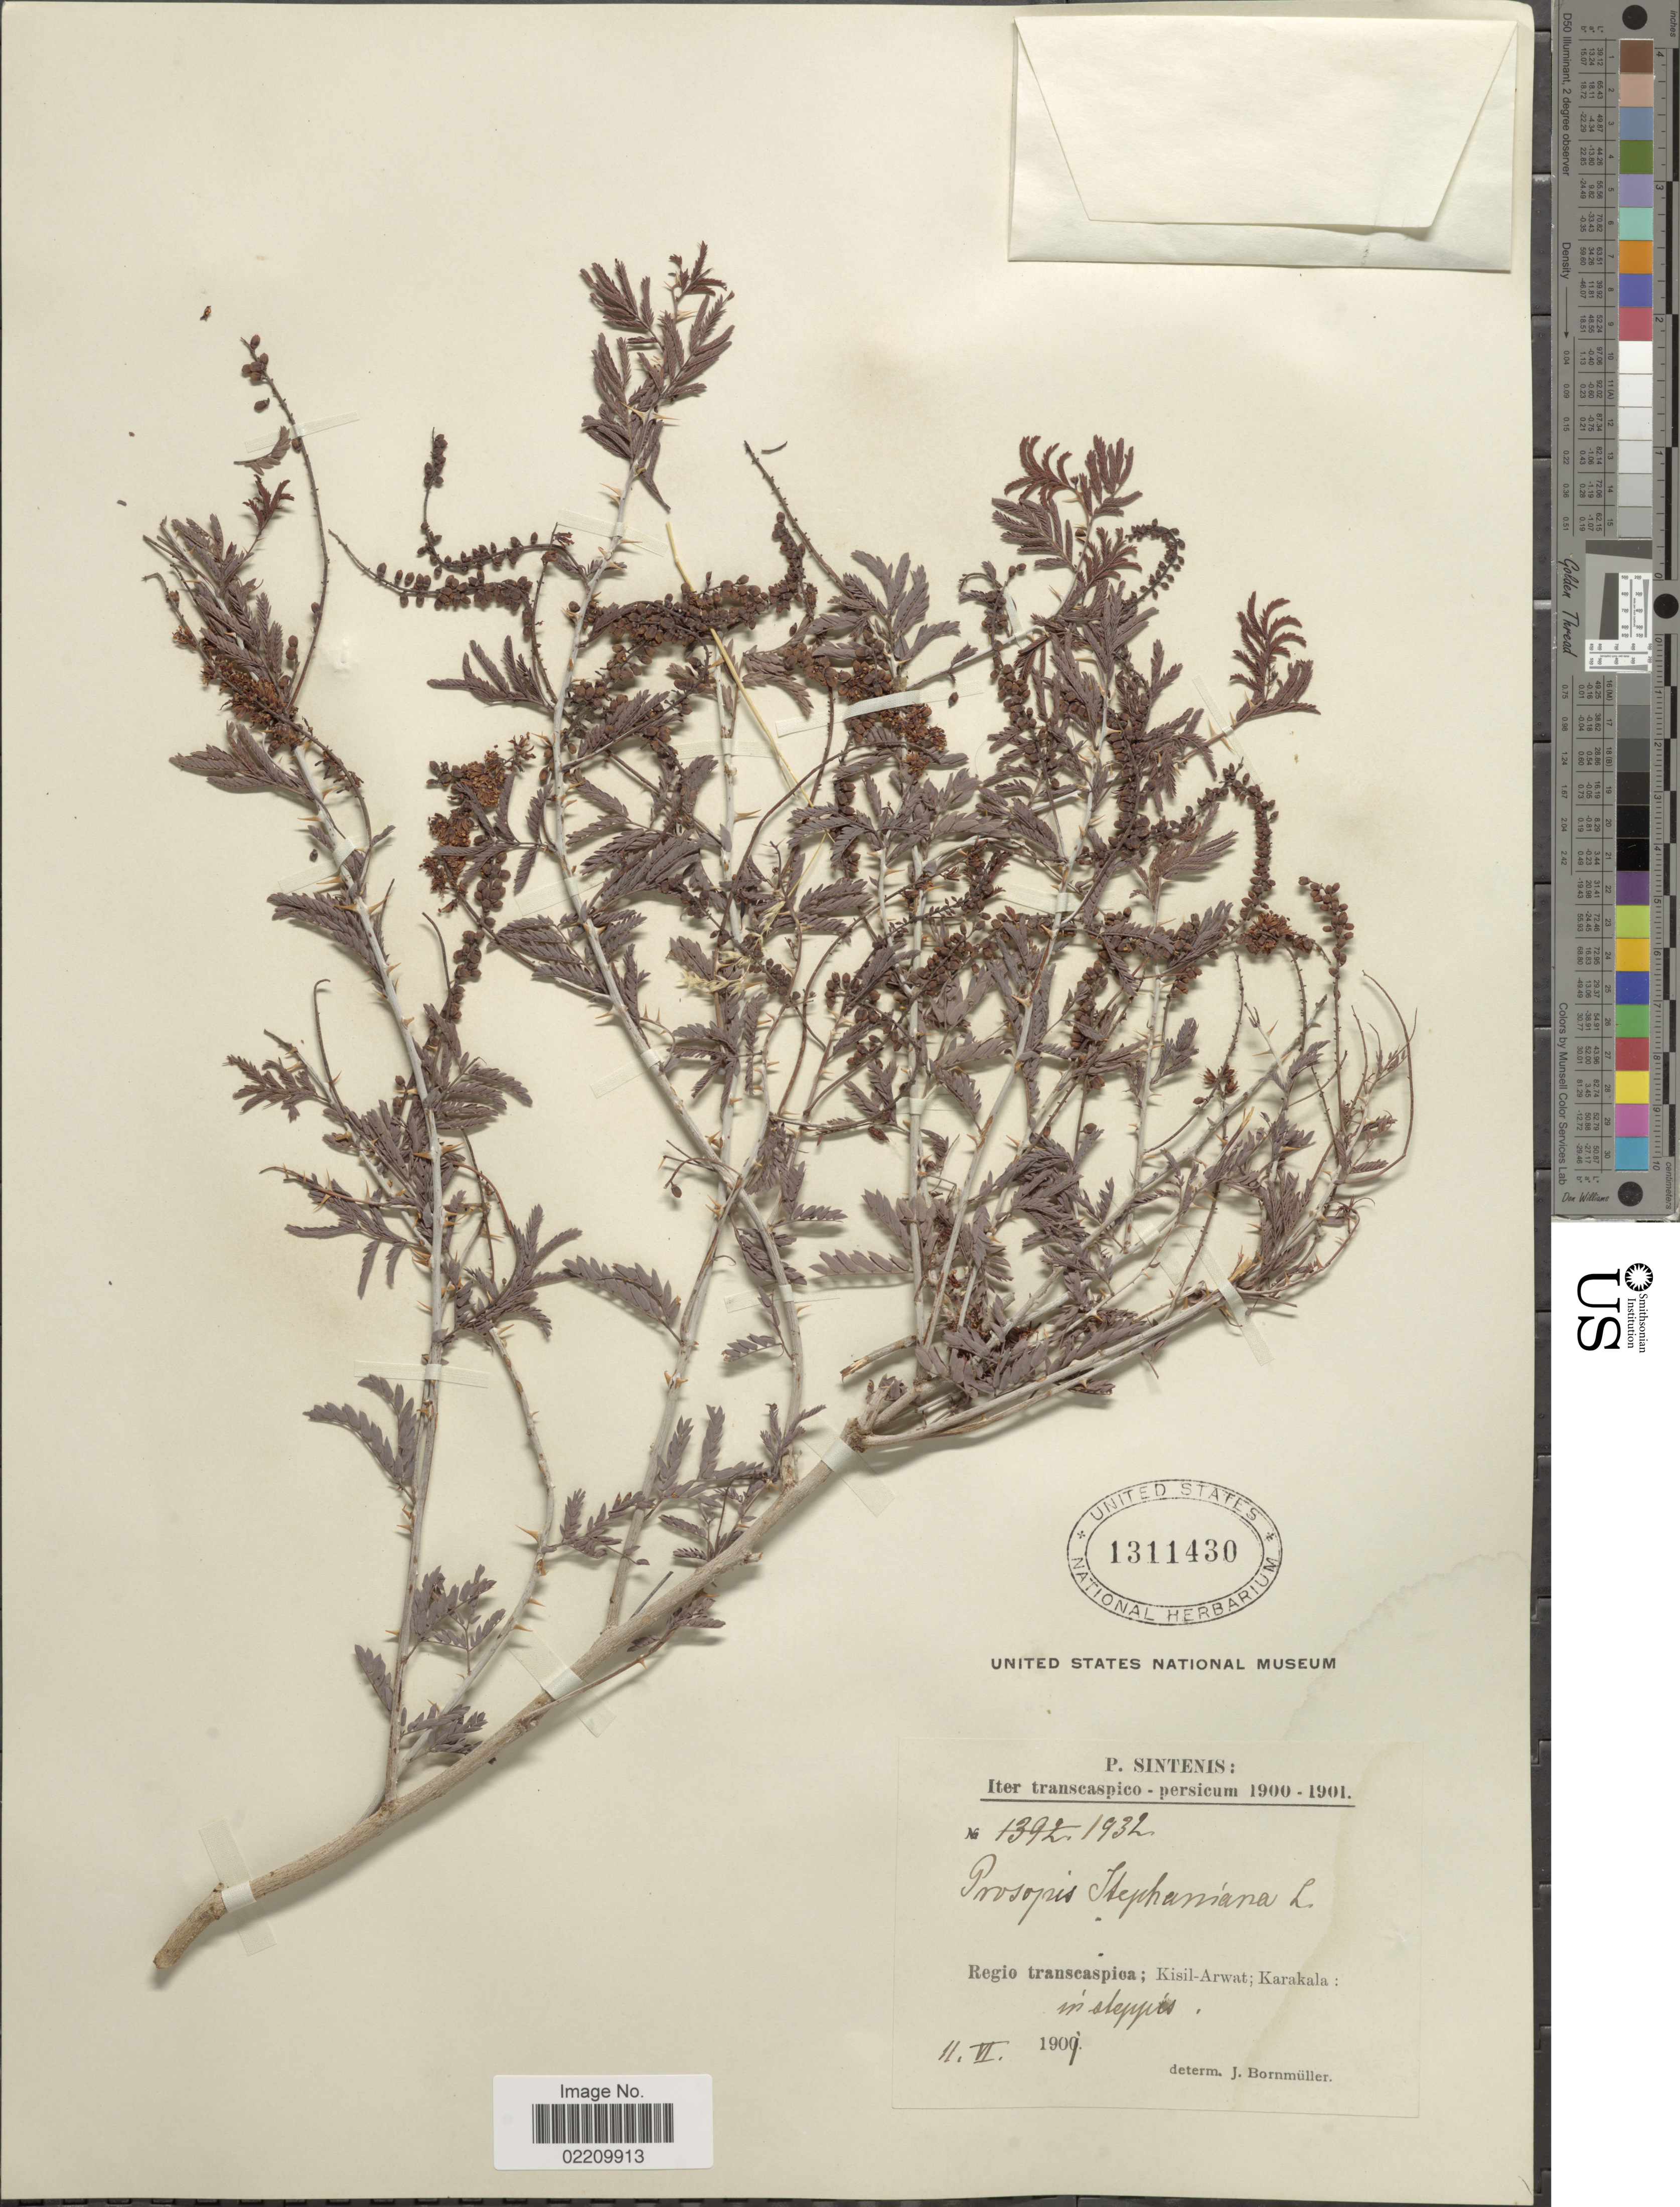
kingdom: Plantae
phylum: Tracheophyta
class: Magnoliopsida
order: Fabales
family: Fabaceae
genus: Prosopis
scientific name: Prosopis farcta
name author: (Banks & Sol.) J.F. Macbr.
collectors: P. Sintenis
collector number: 1932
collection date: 1909-06-11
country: Turkmenistan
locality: Persicum, regio transcaspica, Kisil-Arwat, Karakala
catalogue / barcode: US 1311430